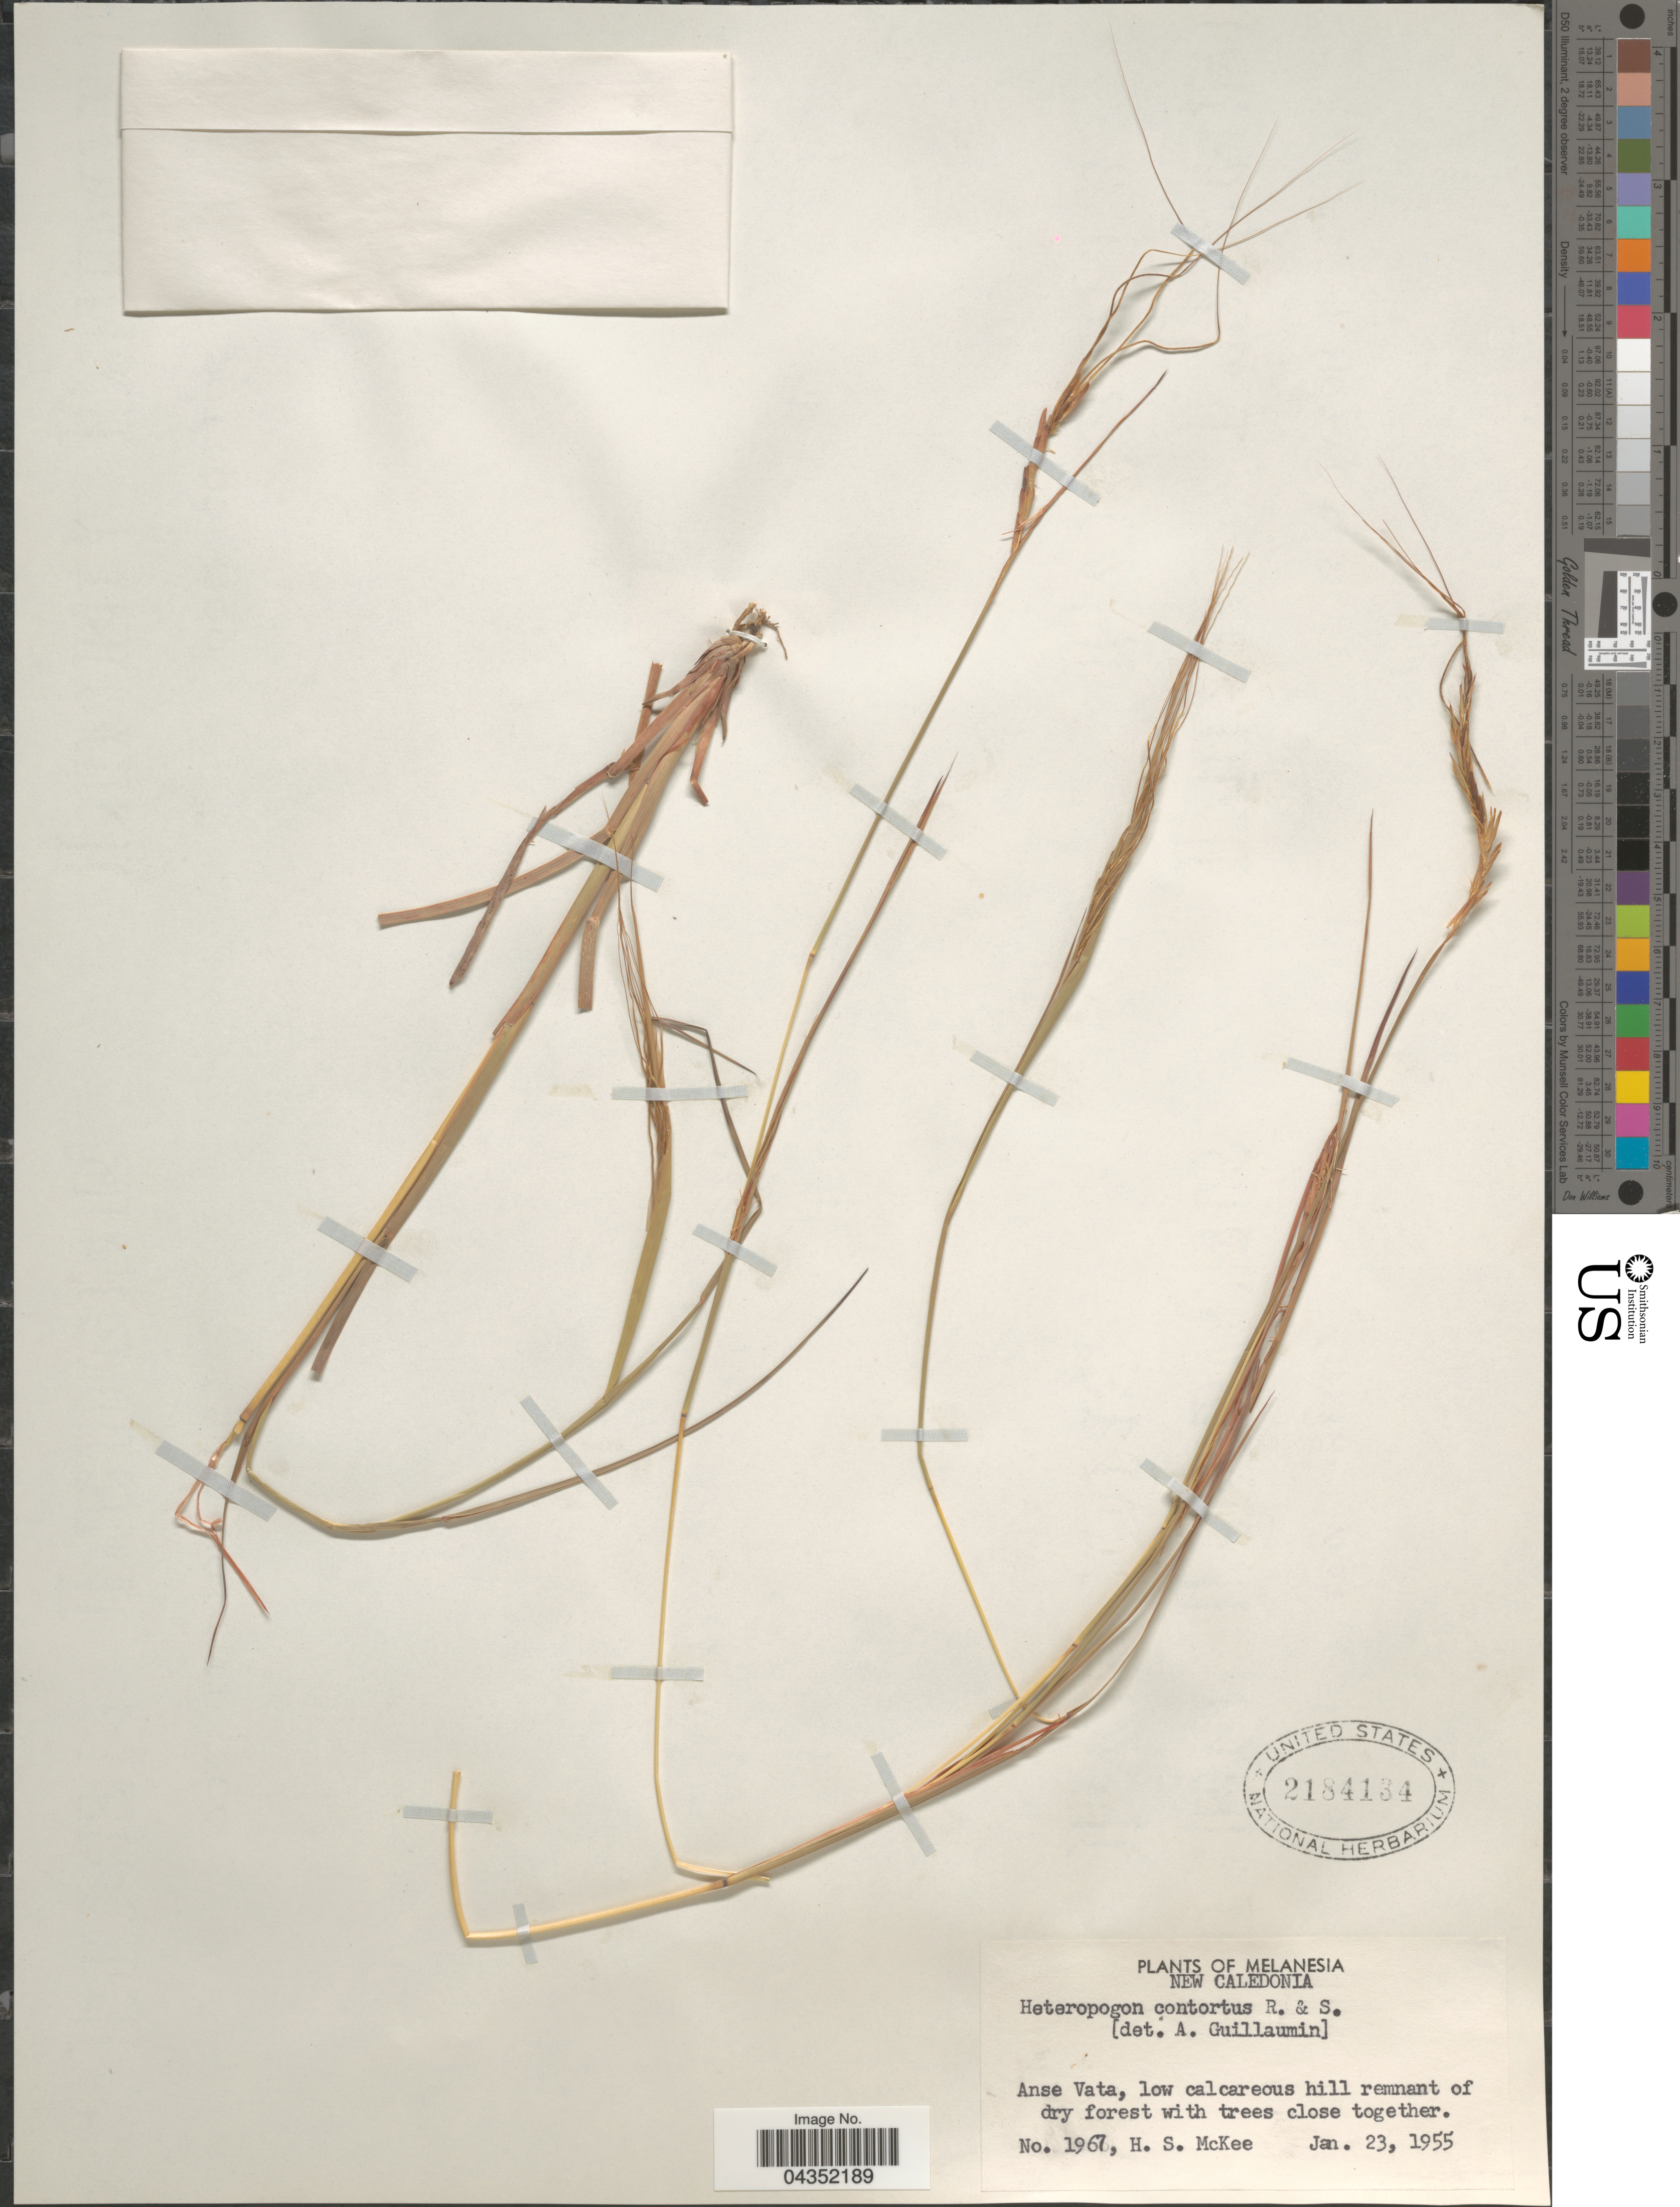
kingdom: Plantae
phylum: Tracheophyta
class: Liliopsida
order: Poales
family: Poaceae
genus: Heteropogon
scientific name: Heteropogon contortus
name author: (L.) P. Beauv. ex Roem. & Schult.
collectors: H. S. McKee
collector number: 1967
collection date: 1955-01-23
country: New Caledonia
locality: Melanesia. Anse Vata.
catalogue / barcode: US 2184134